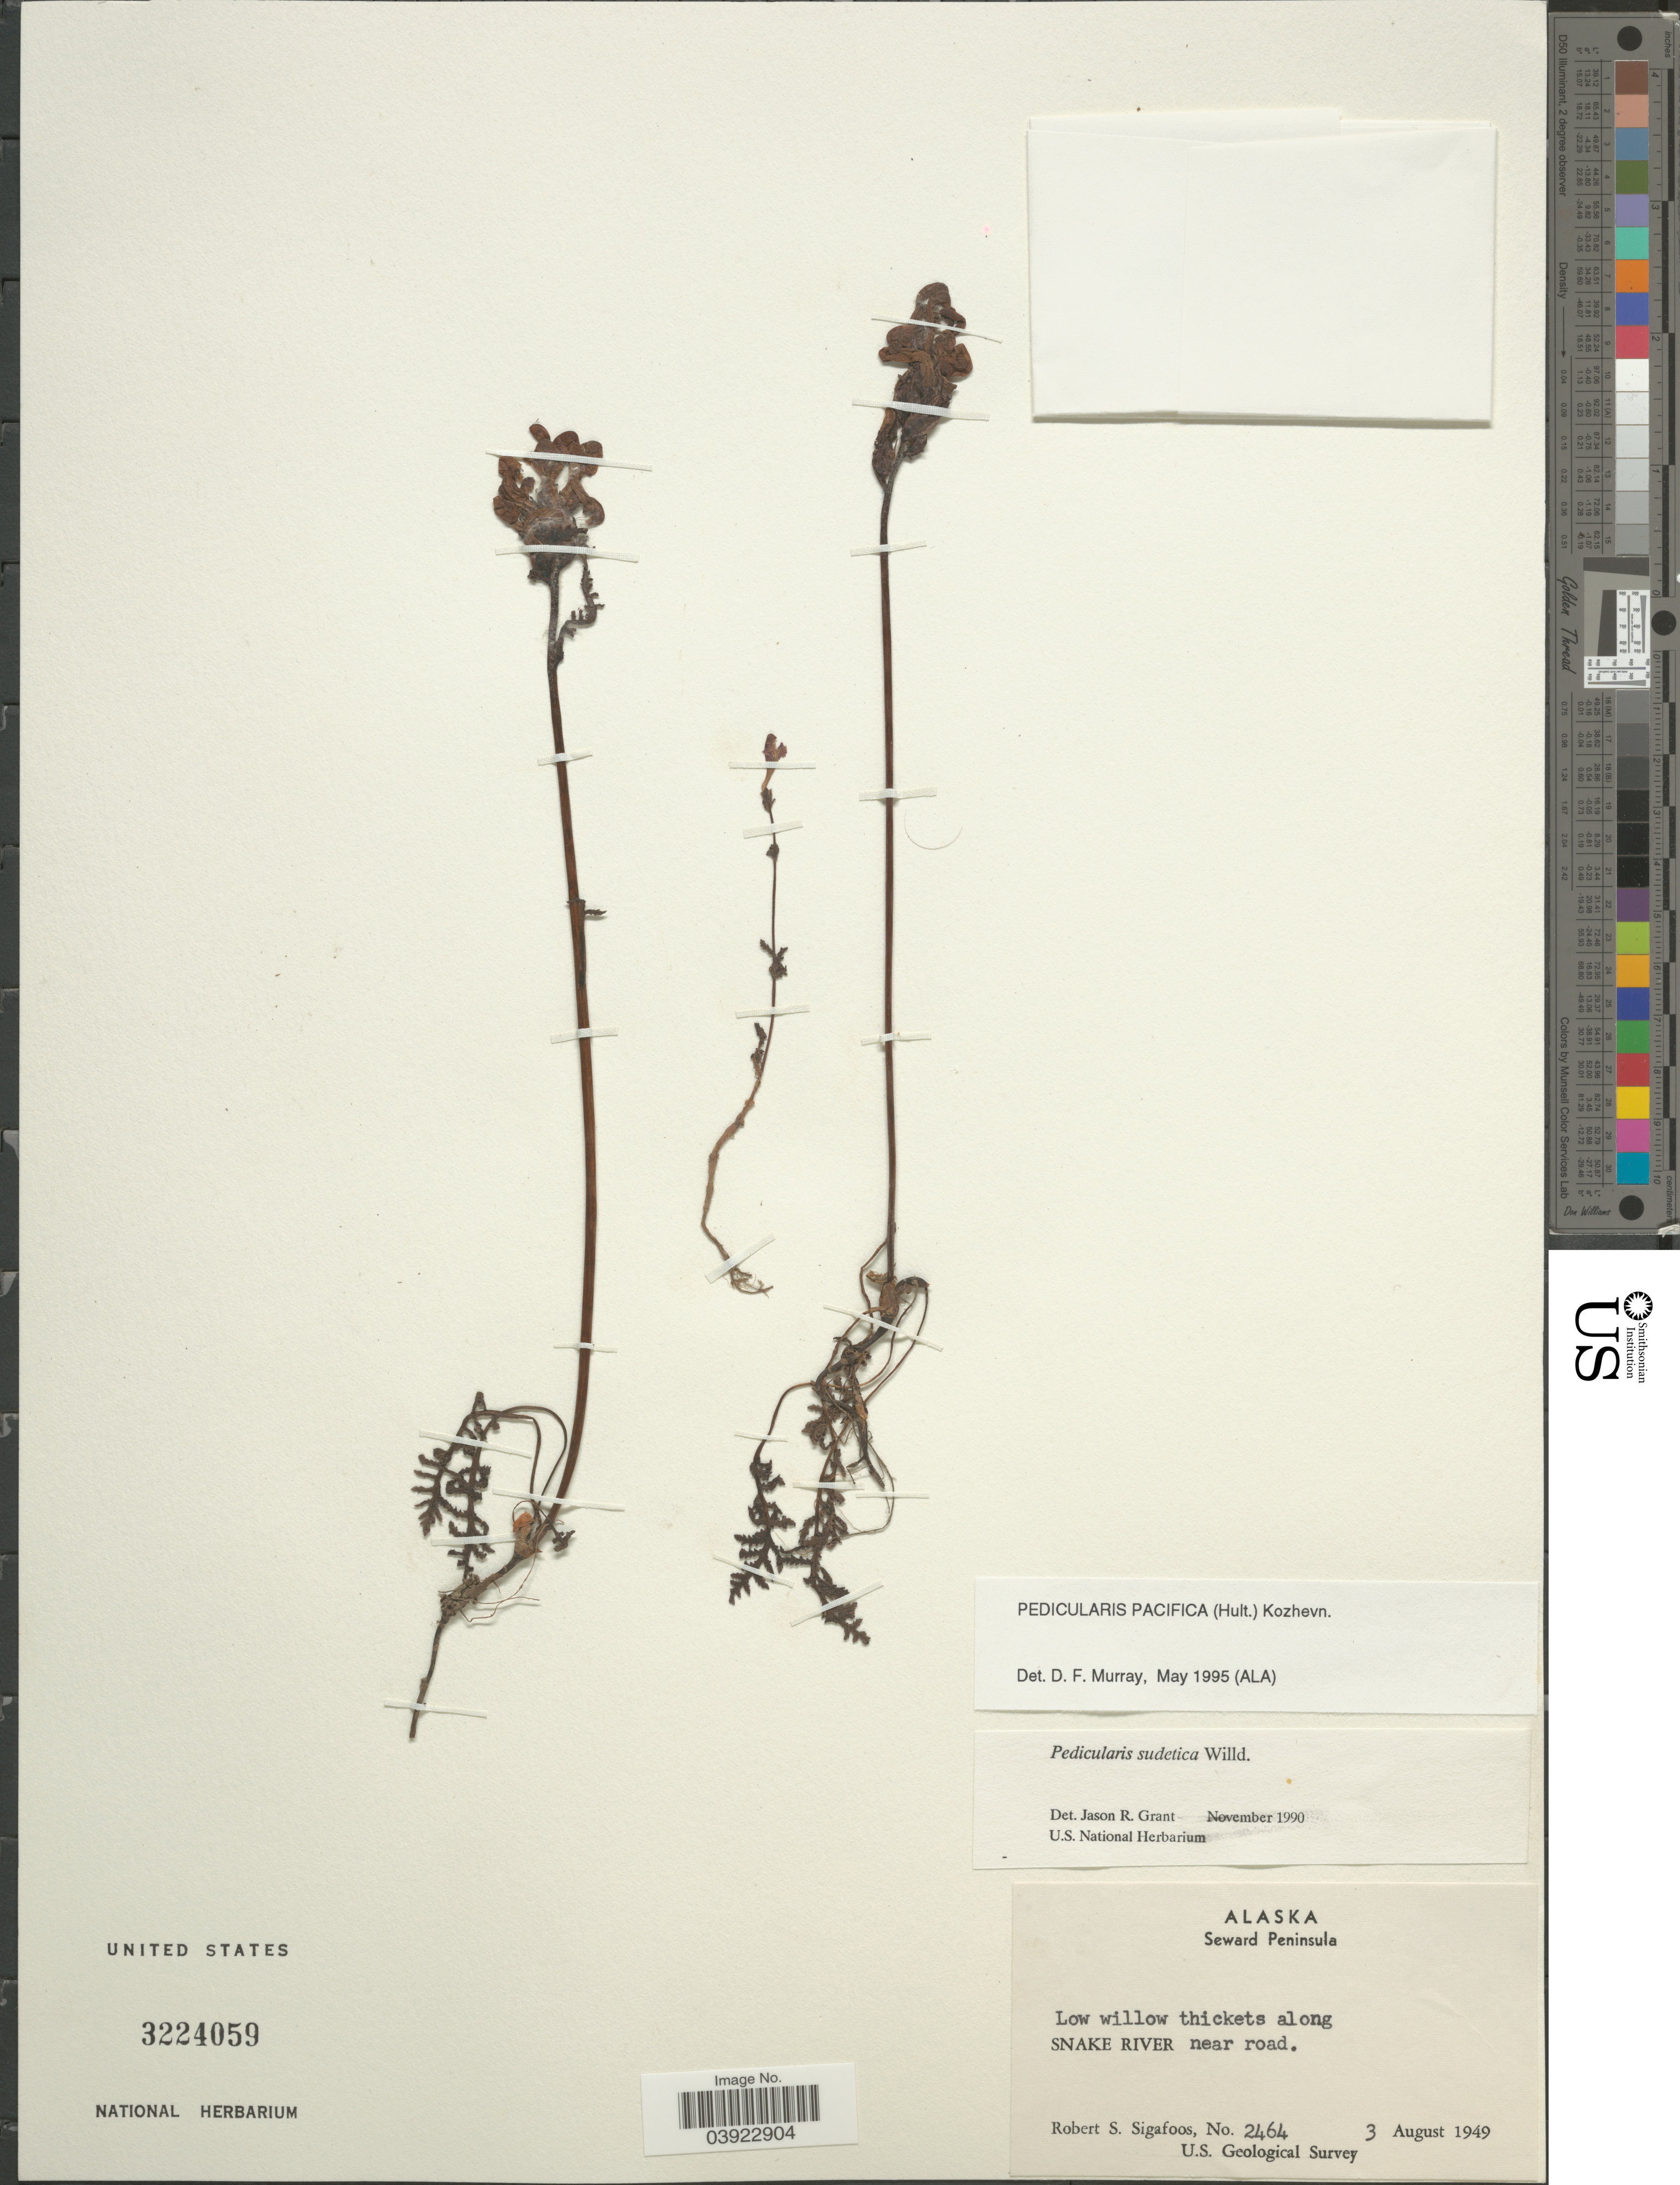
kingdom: Plantae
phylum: Tracheophyta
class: Magnoliopsida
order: Lamiales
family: Orobanchaceae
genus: Pedicularis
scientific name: Pedicularis pacifica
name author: (Hultén) Kozhevn.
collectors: R. Sigafoos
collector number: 2464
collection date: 1949-08-03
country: United States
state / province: Alaska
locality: Seward Peninsula. Low willow thickets along Snake River near road.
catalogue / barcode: US 3224059